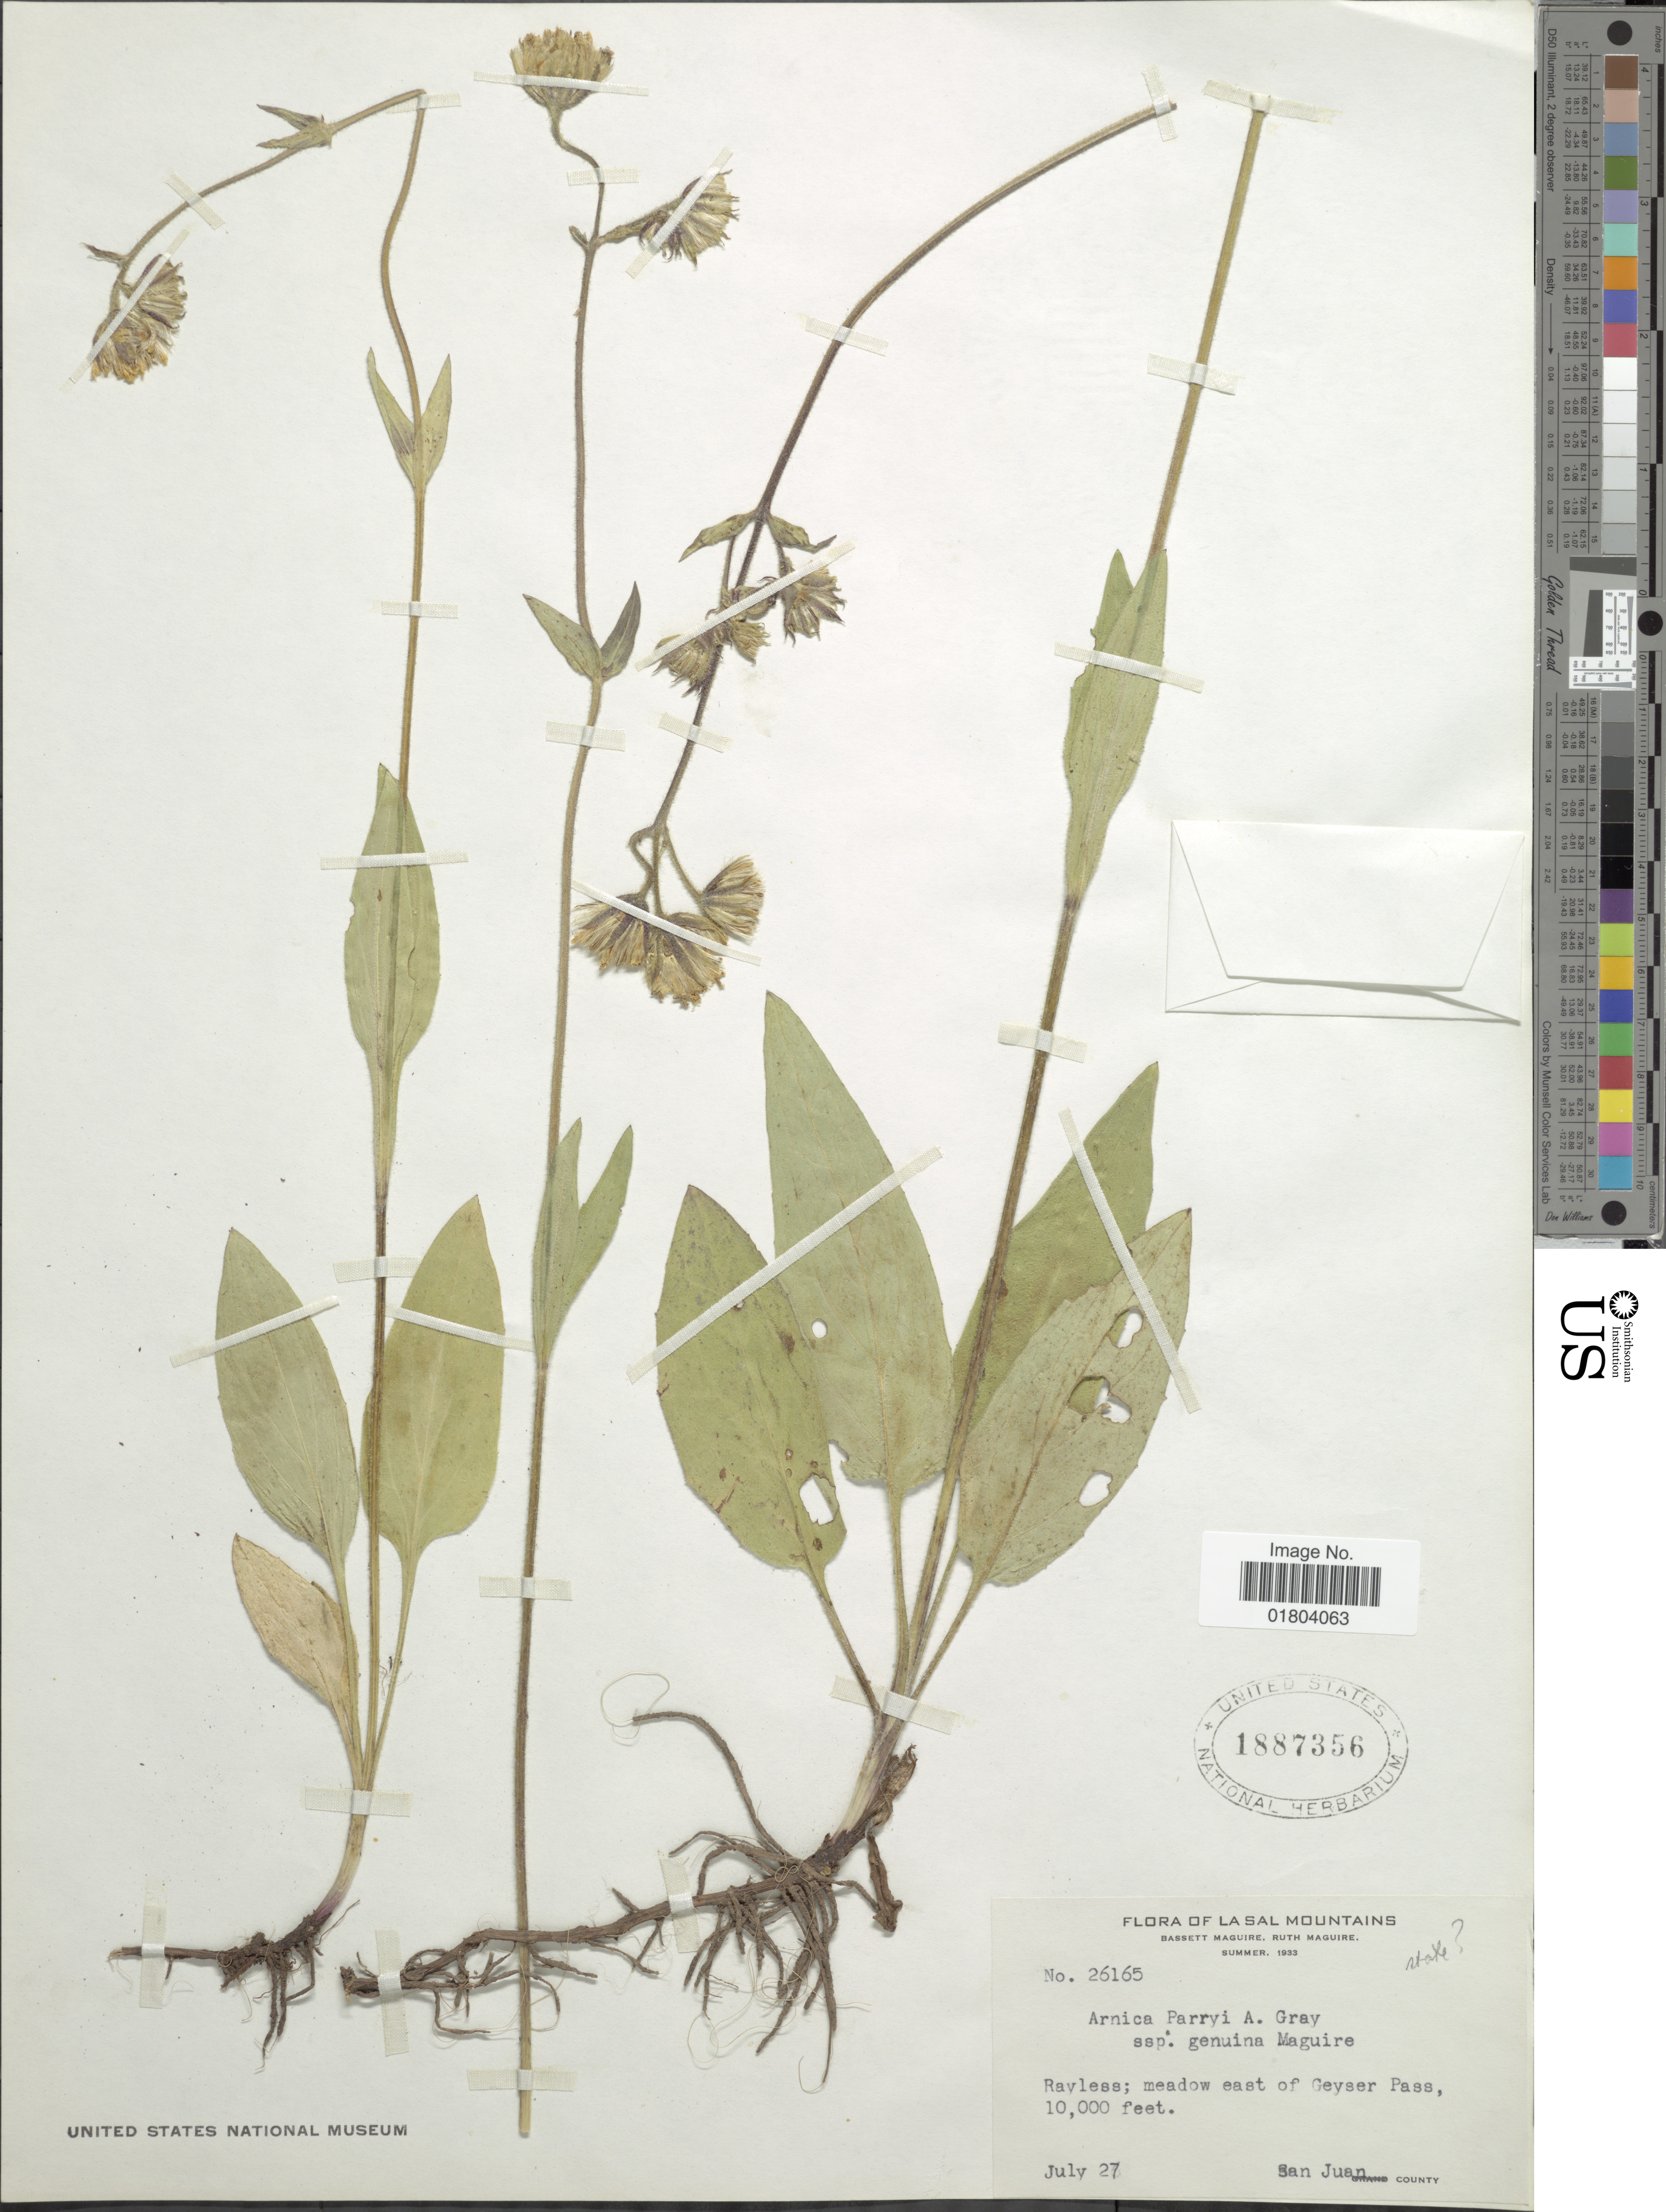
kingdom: Plantae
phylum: Tracheophyta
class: Magnoliopsida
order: Asterales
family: Asteraceae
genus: Arnica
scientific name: Arnica parryi subsp. genuina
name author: Maguire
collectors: B. Maguire & R. R. Maguire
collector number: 26165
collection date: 1933-07-27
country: United States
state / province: Utah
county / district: San Juan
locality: La Sal Mountains, Rayless; meadow east of Geyser Pass, San Juan County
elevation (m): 3048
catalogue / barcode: US 1887356